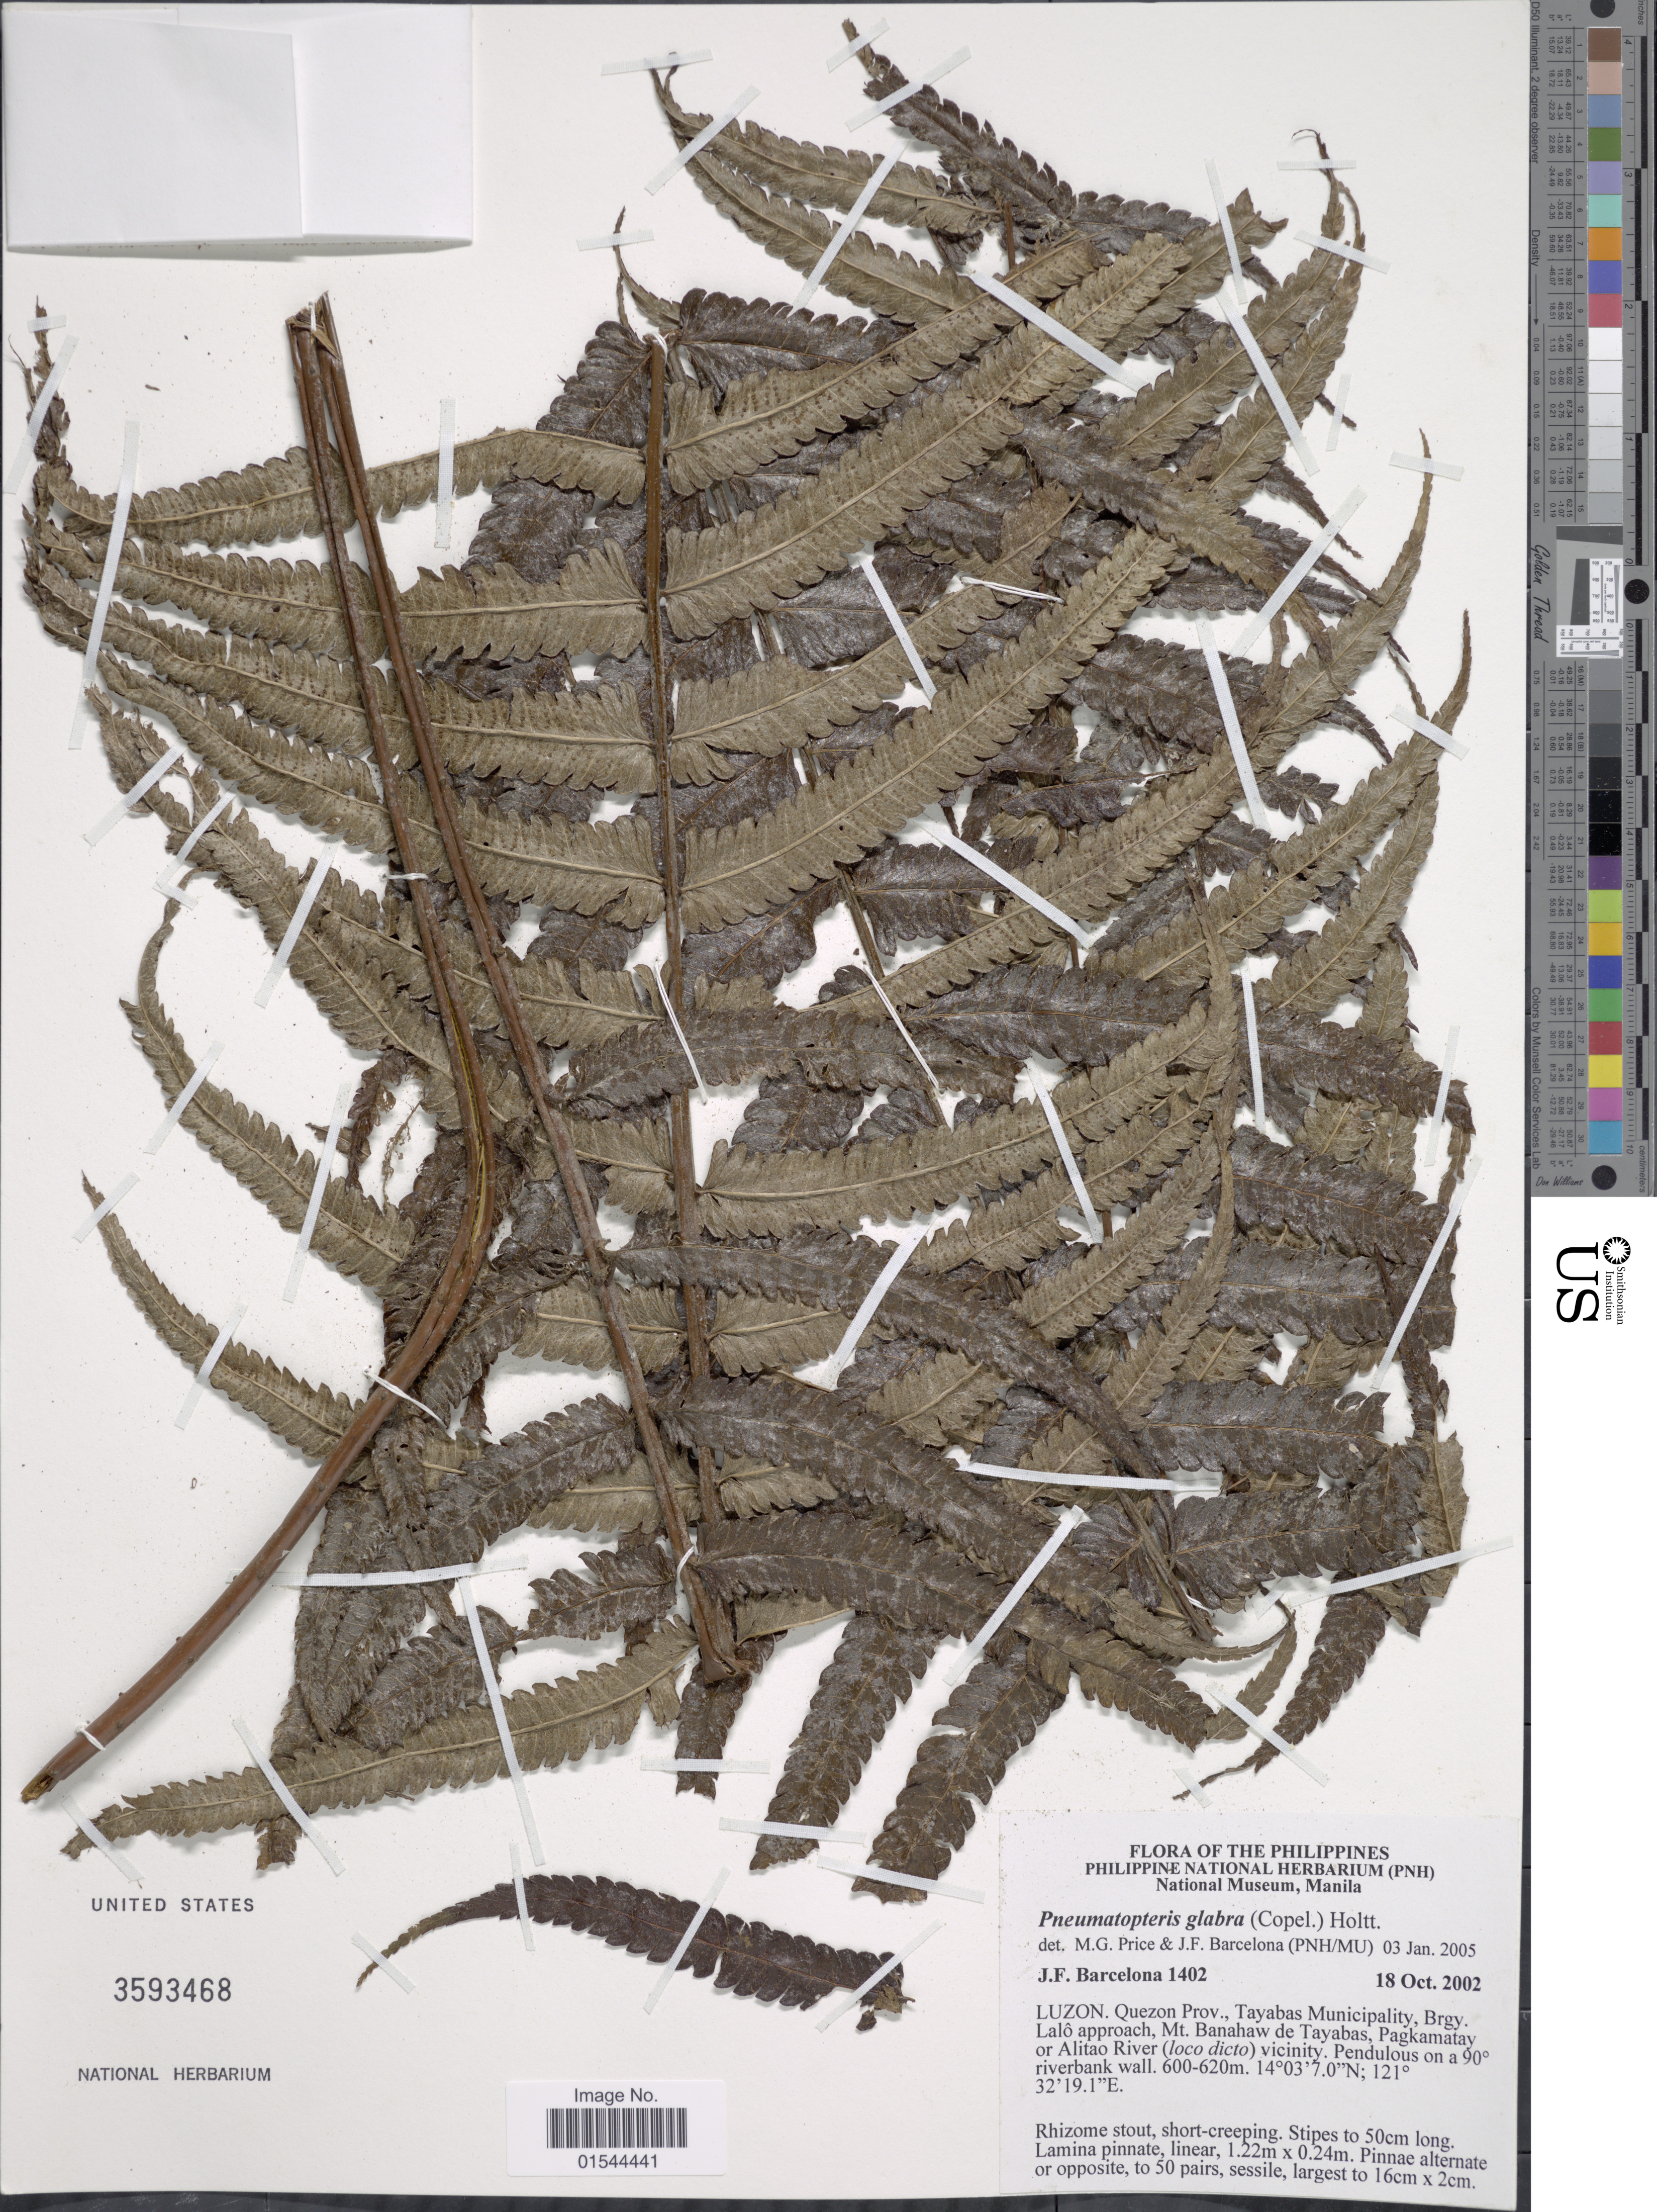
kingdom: Plantae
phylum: Tracheophyta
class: Polypodiopsida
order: Polypodiales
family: Thelypteridaceae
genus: Pneumatopteris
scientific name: Pneumatopteris glabra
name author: (Copel.) Holttum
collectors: J. F. Barcelona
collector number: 1402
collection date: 2002-10-18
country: Philippines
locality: Luzon, Quezon Prov., Tayabas Municipality, Brgy. Lalo approach, Mt. Banahaw de Tayabas, Pagkamatay riverbank wall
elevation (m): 600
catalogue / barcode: US 3593468